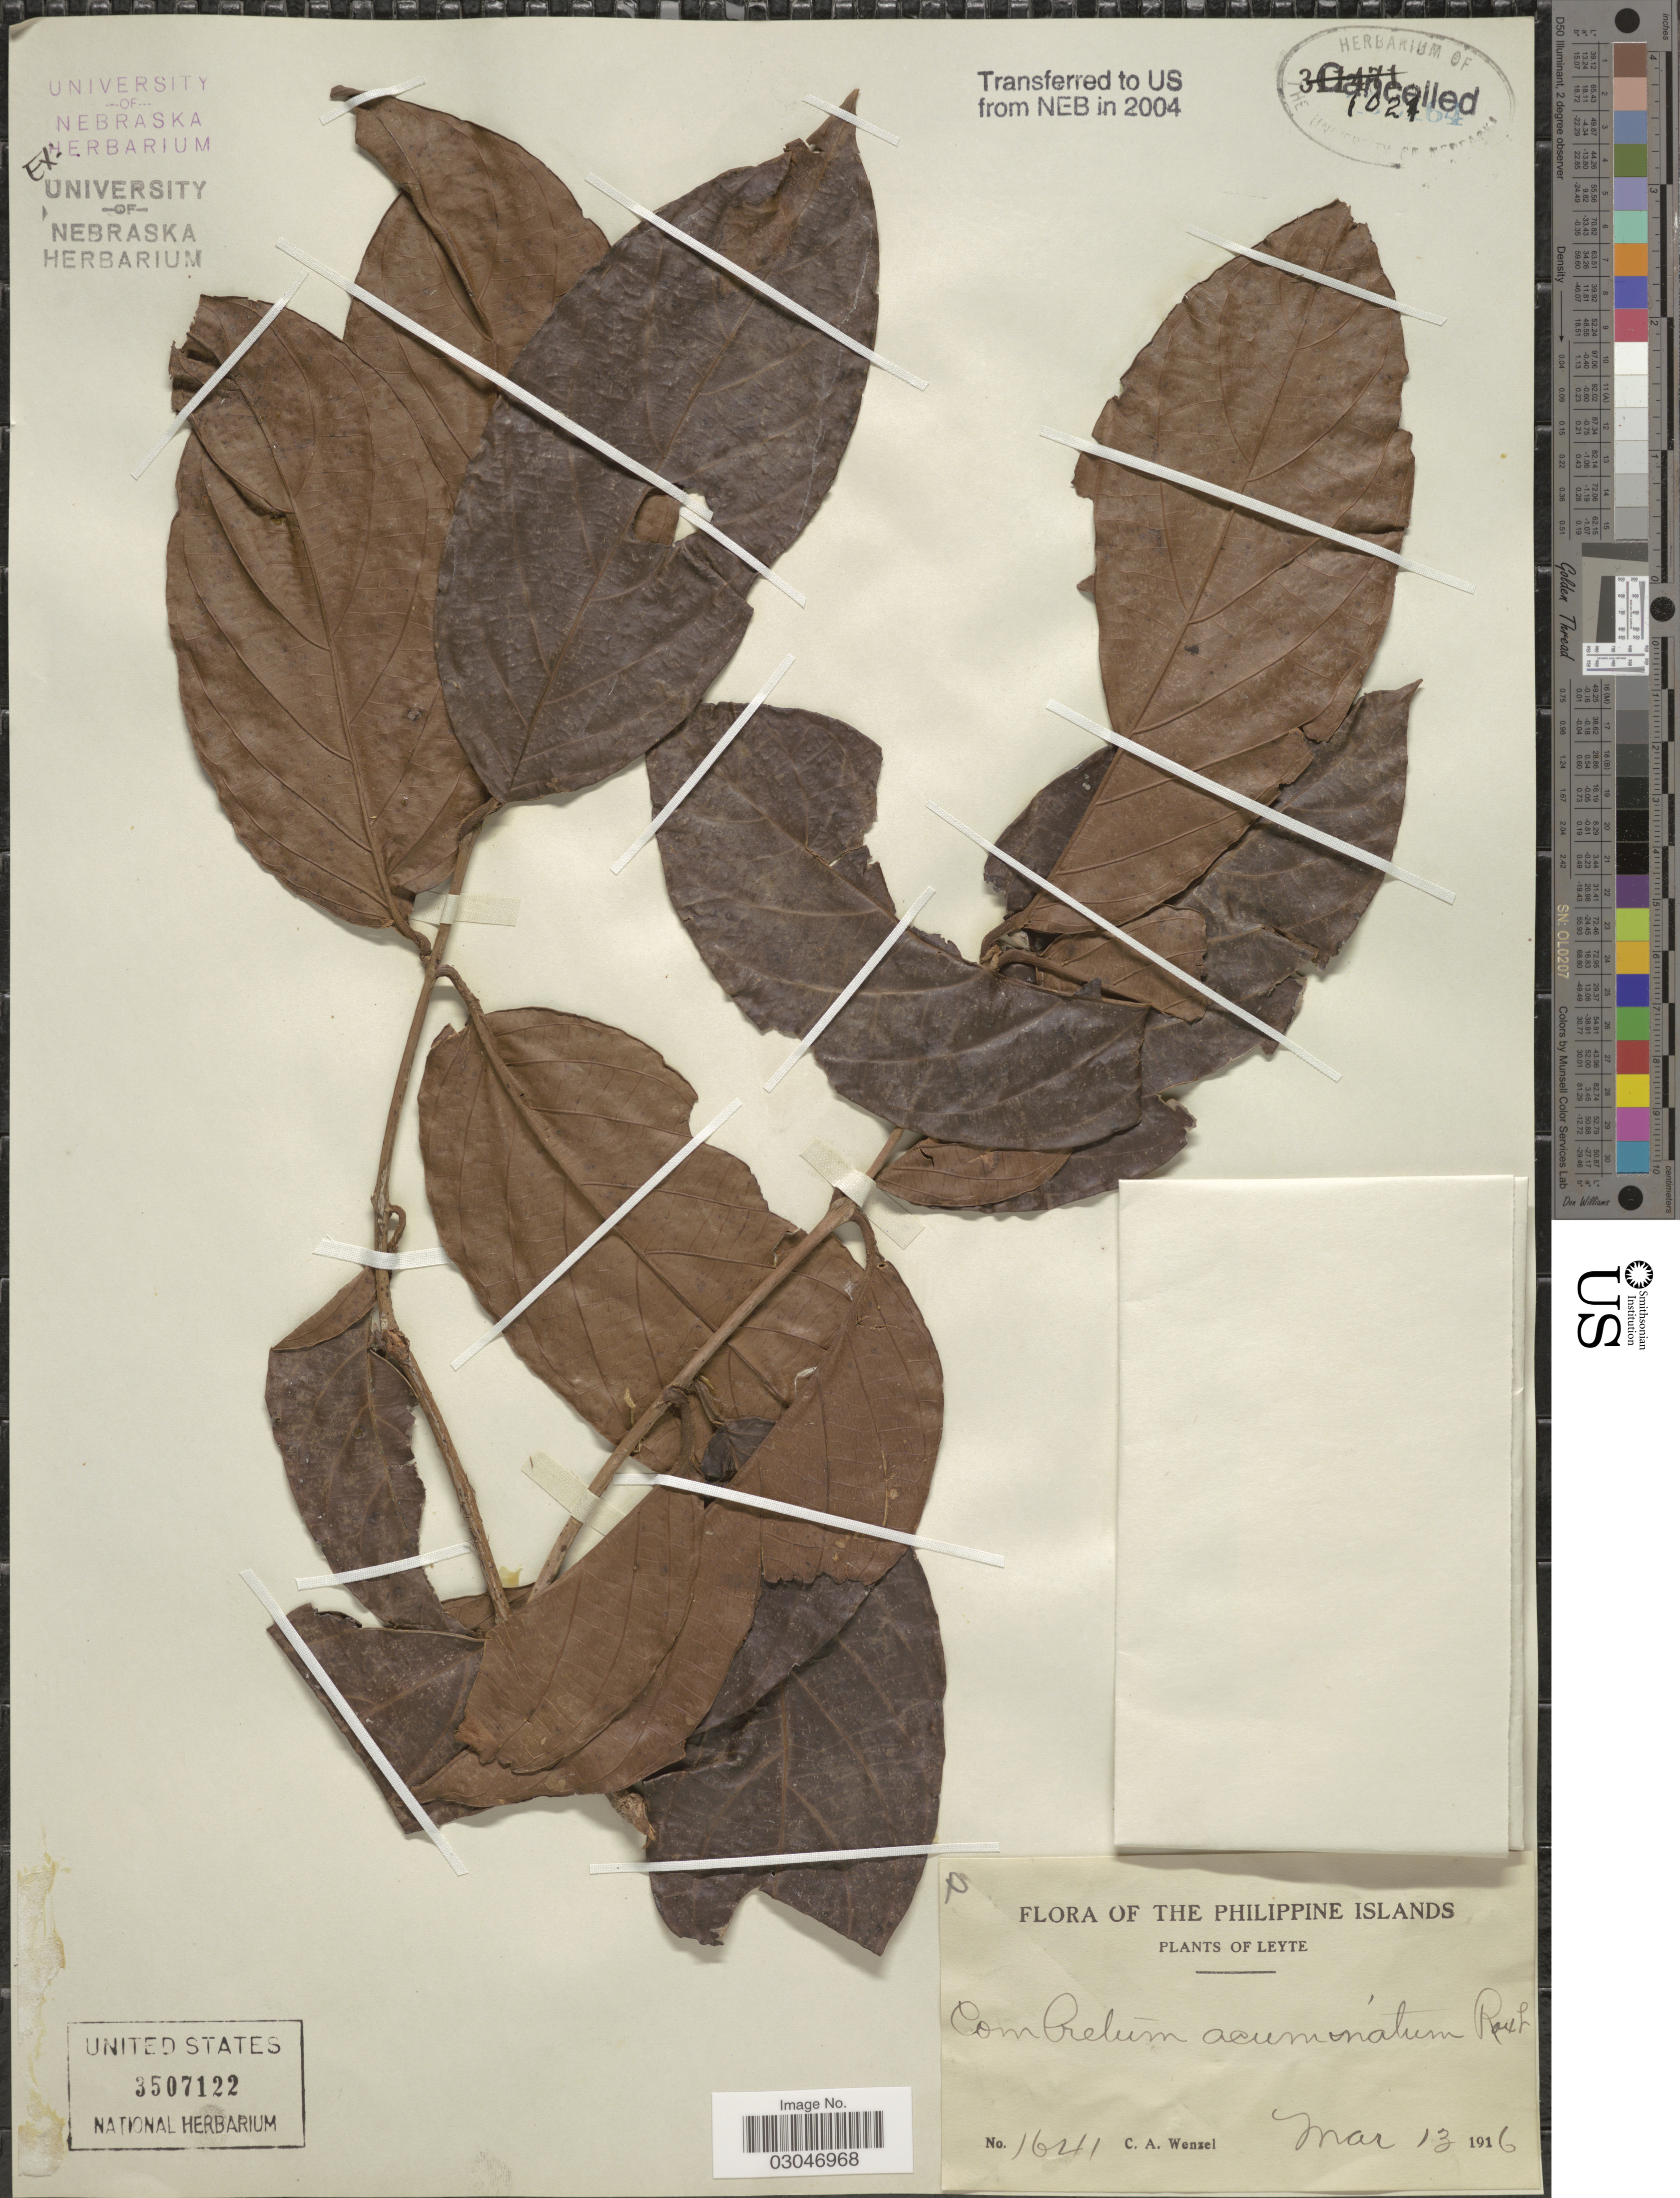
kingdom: Plantae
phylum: Tracheophyta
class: Magnoliopsida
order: Myrtales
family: Combretaceae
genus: Combretum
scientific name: Combretum acuminatum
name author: Roxb.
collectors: C. Wenzel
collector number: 1641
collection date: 1916-03-13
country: Philippines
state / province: Eastern Visayas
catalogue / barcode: US 3507122